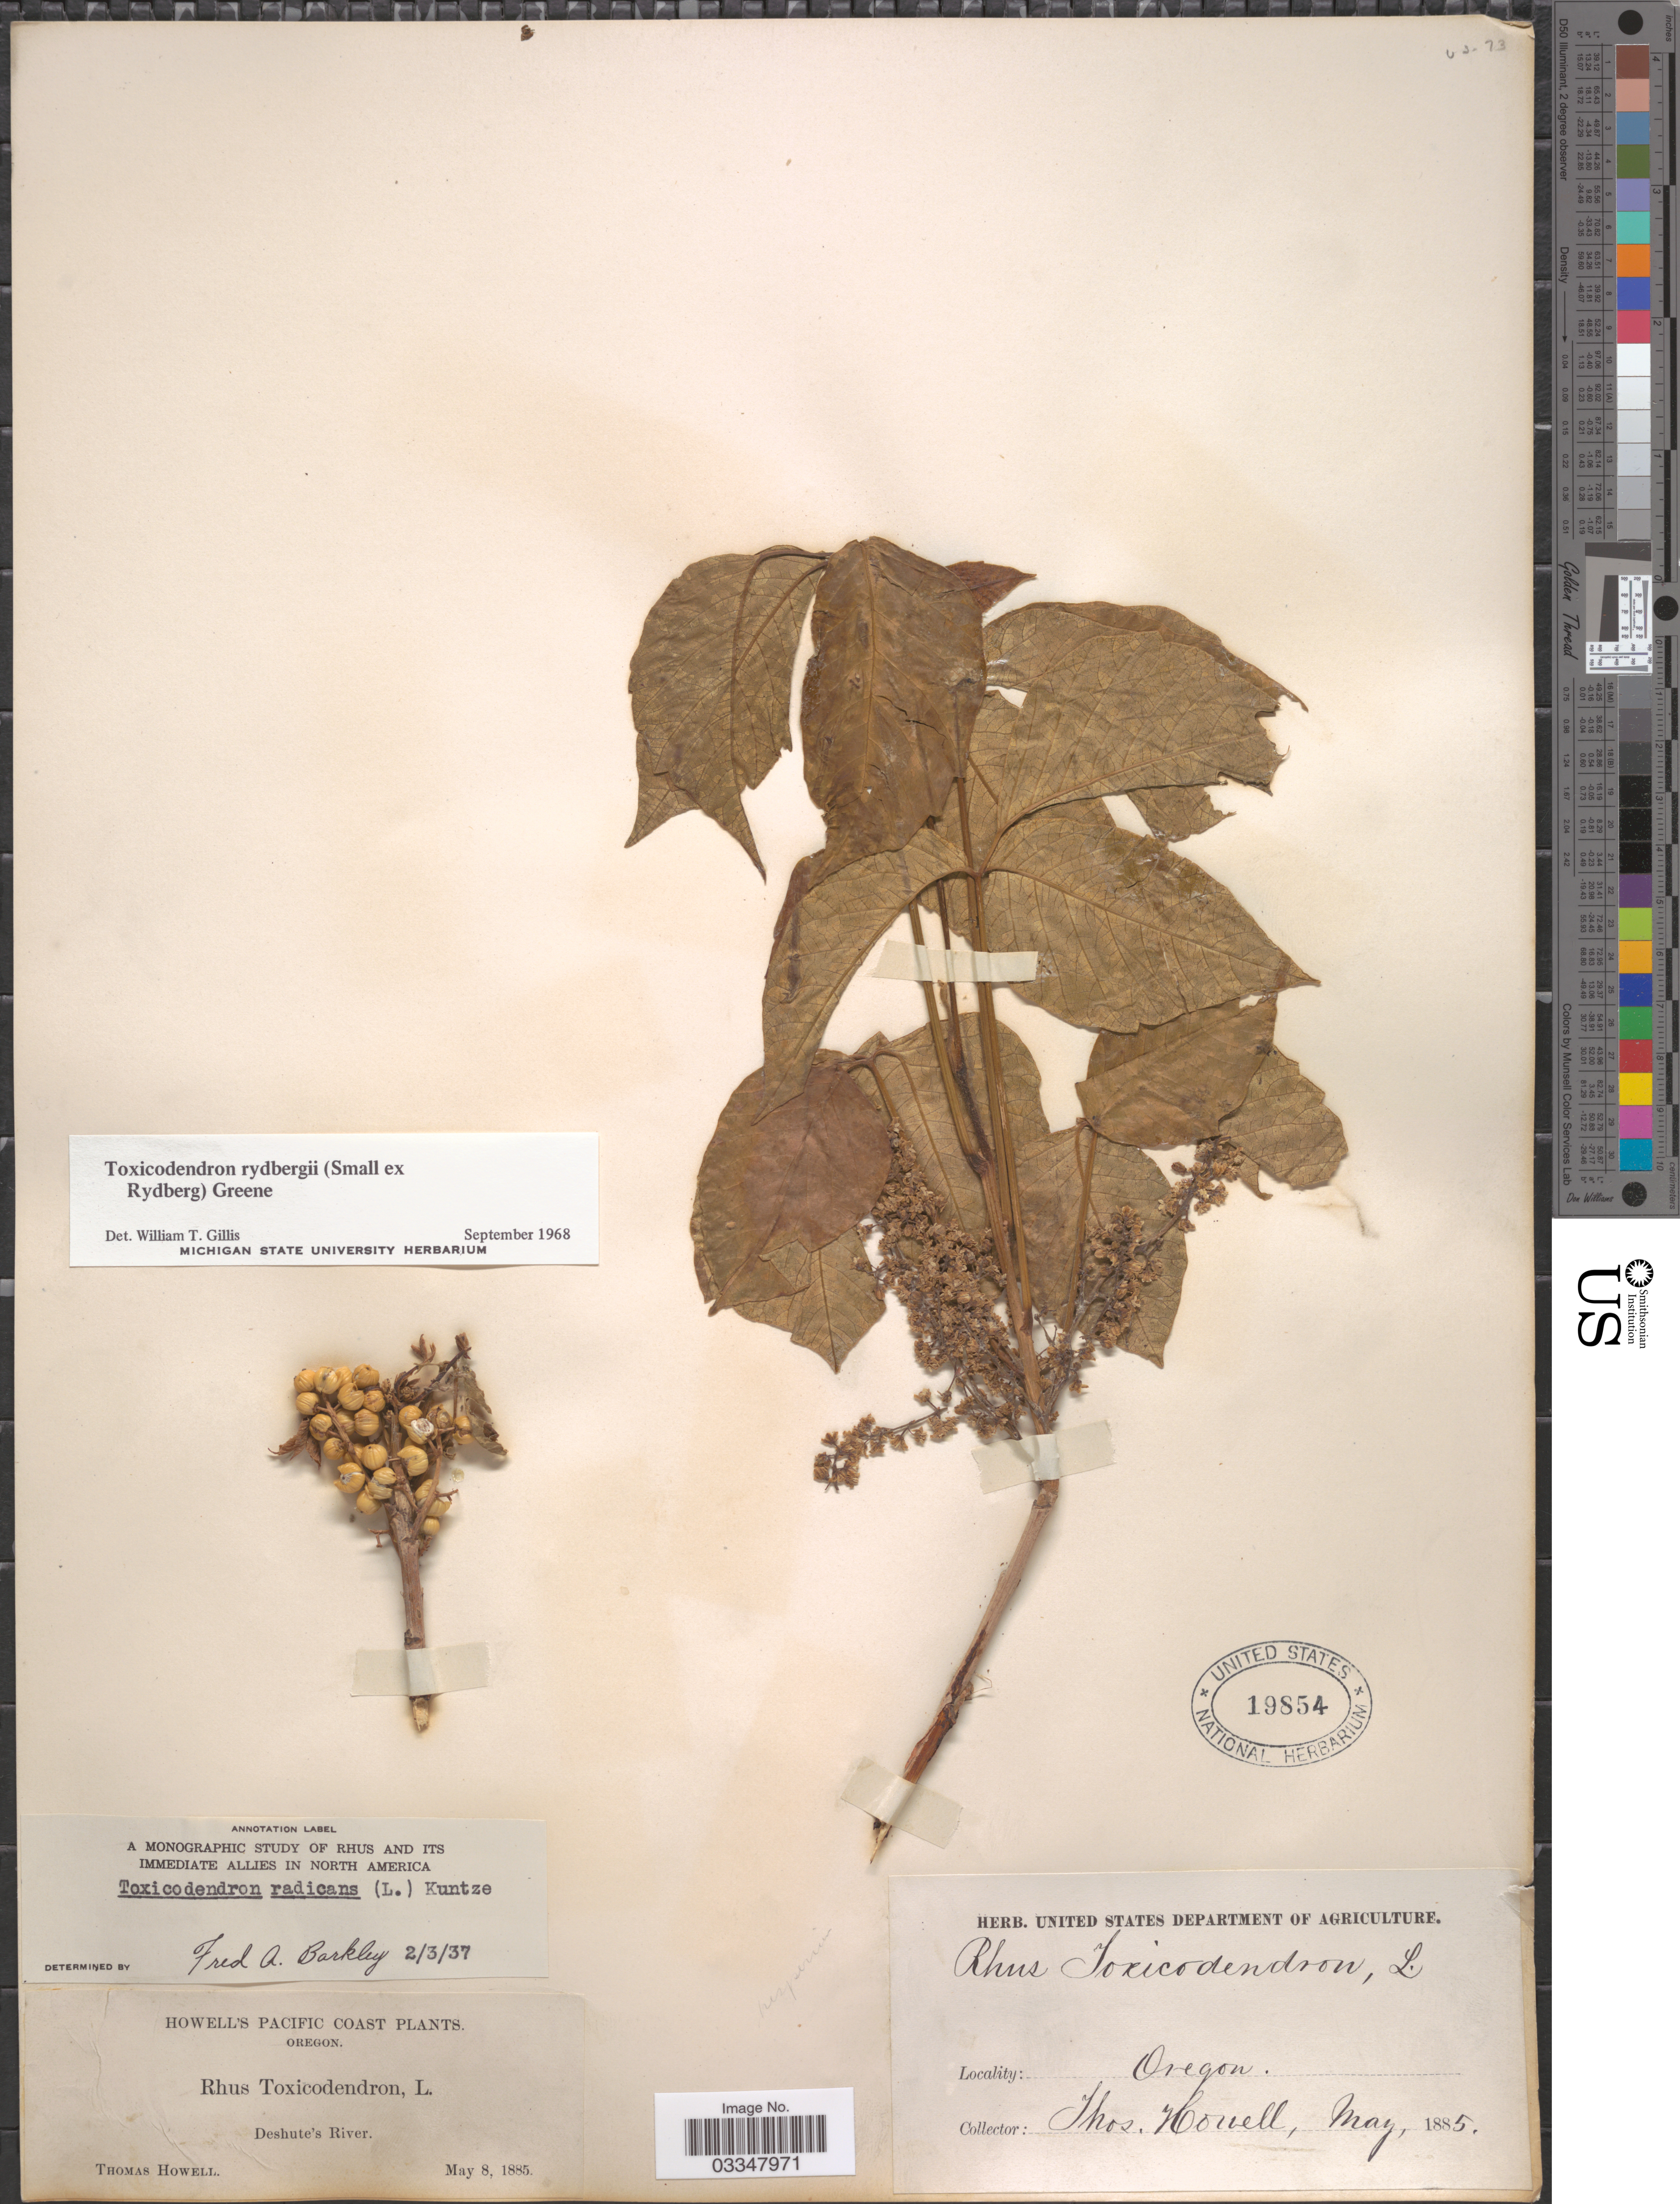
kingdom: Plantae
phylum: Tracheophyta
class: Magnoliopsida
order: Sapindales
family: Anacardiaceae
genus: Toxicodendron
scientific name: Toxicodendron radicans subsp. rydbergii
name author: (Small & Rydb.) Á. Löve & D. Löve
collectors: T. Howell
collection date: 1885-05-08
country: United States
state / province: Oregon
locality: Pacific Coast. Deshute's River.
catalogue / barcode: US 19854